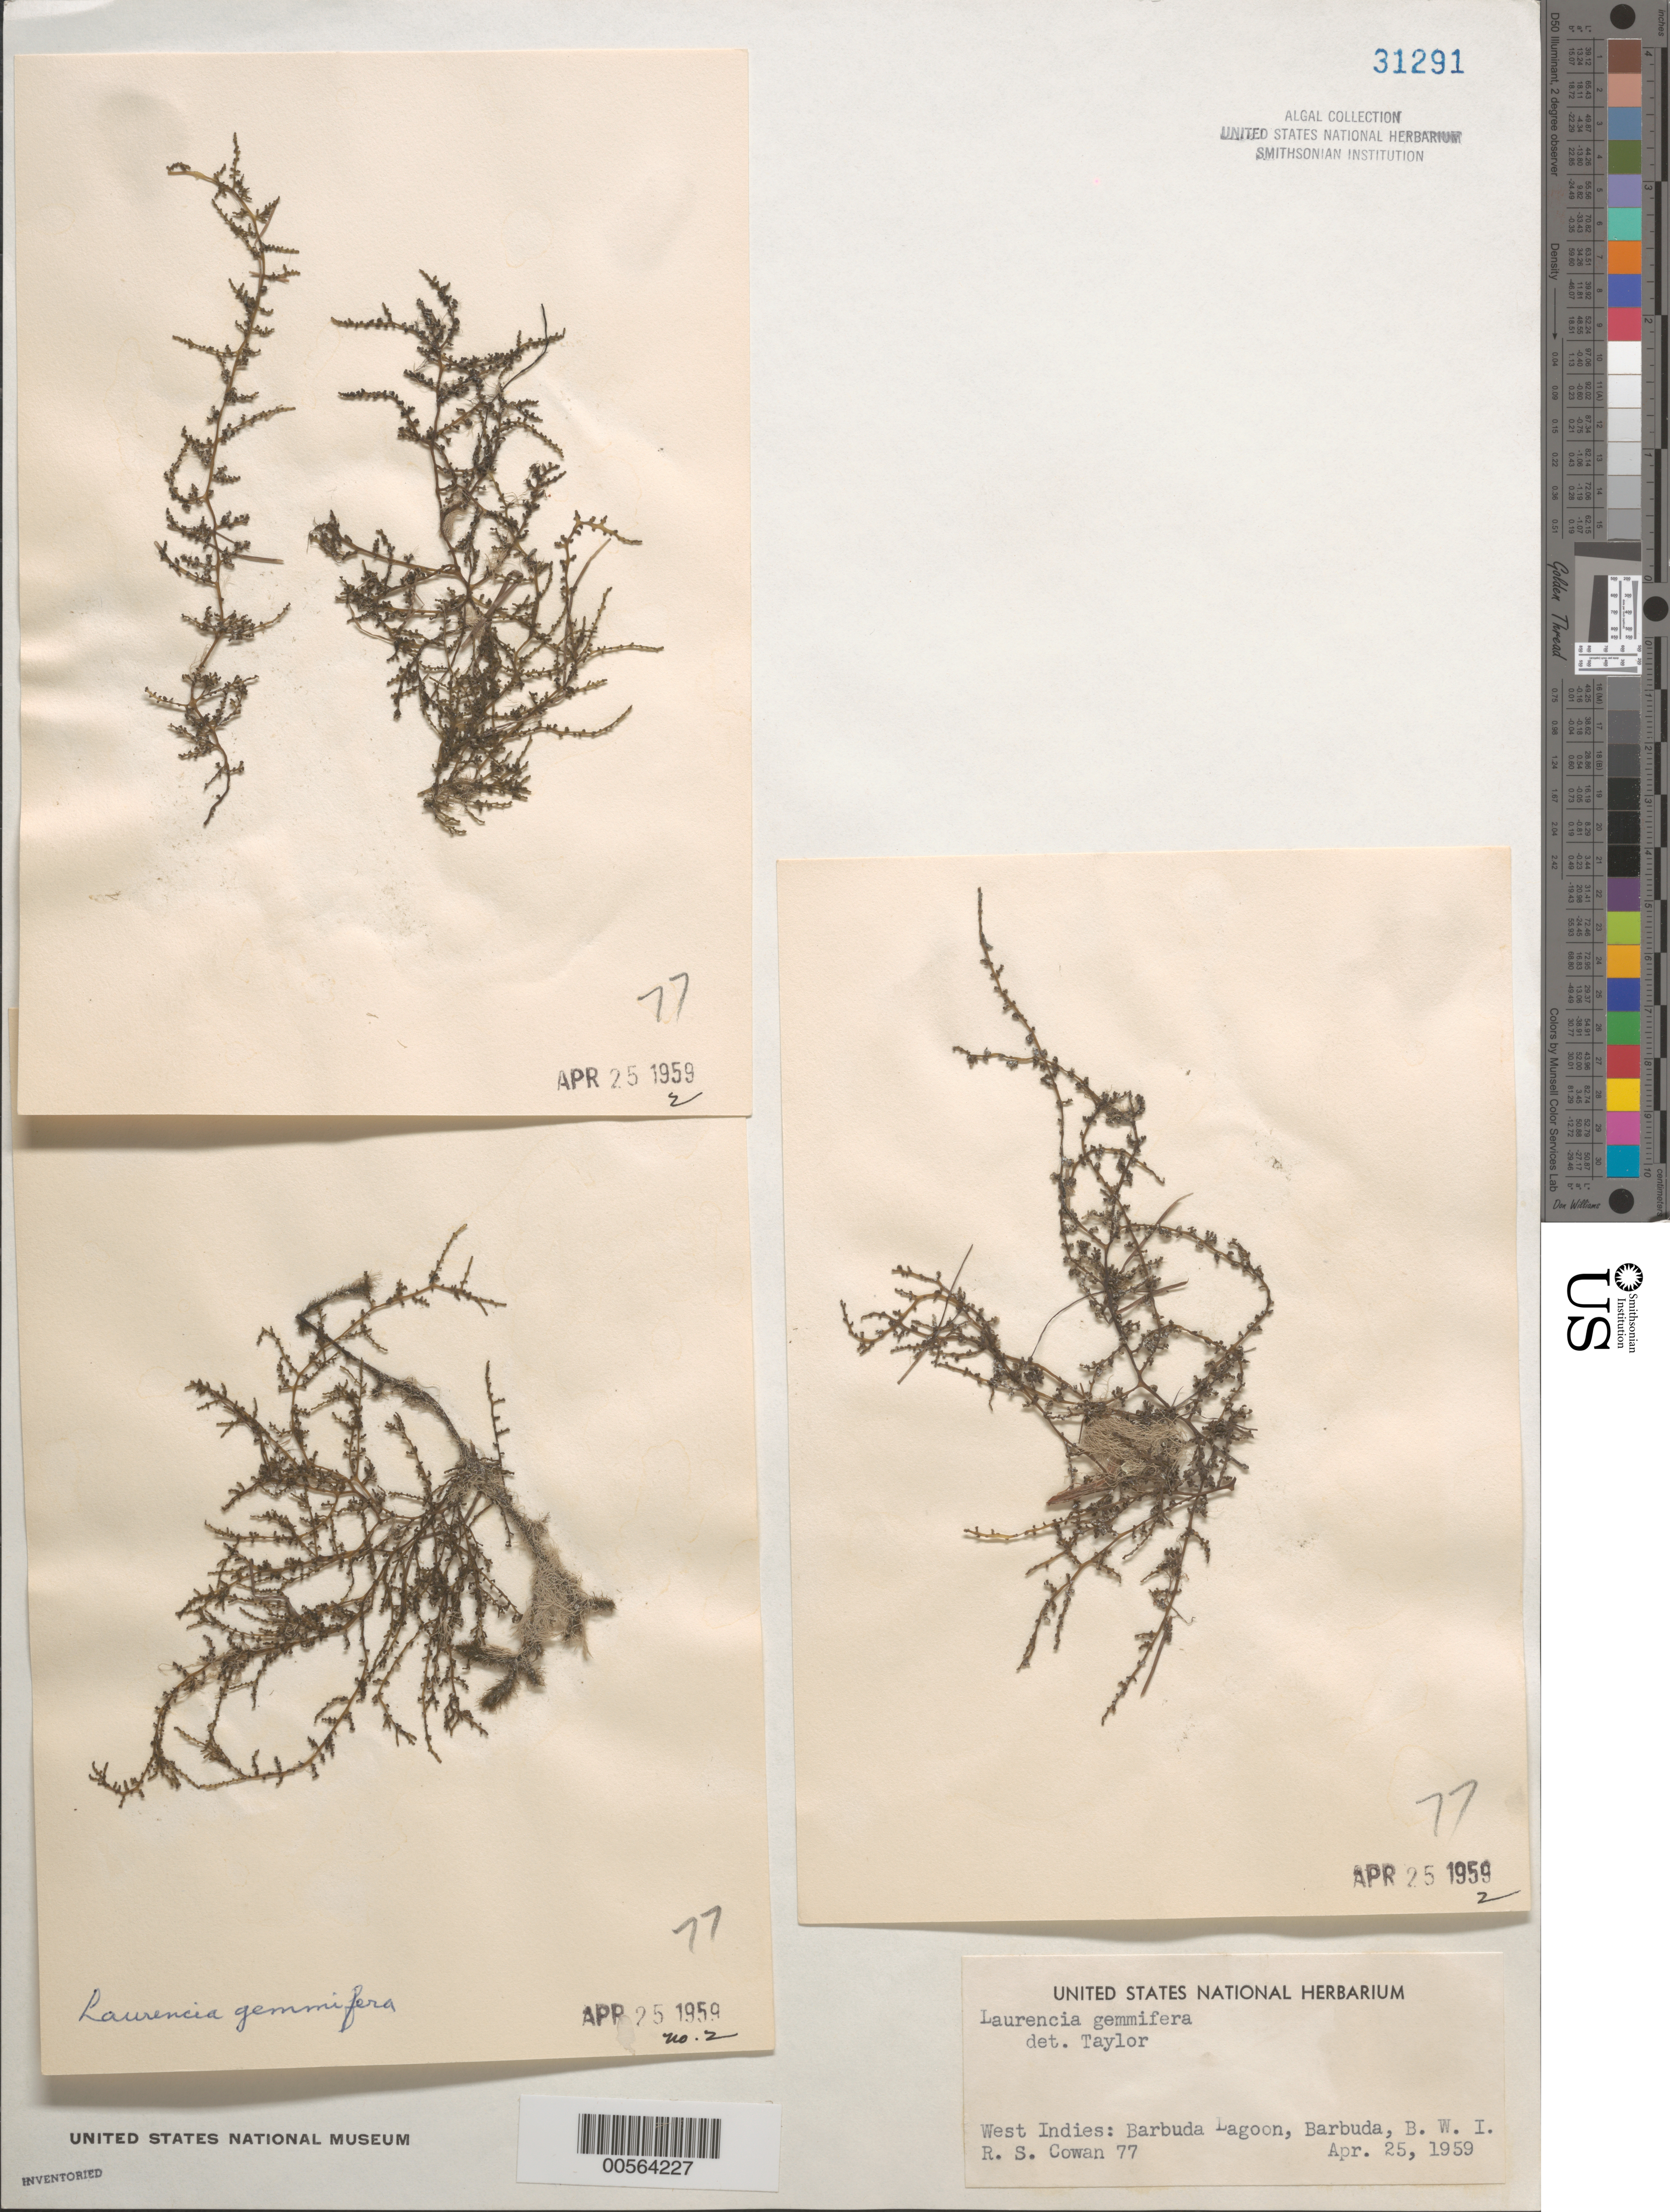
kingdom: Plantae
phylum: Rhodophyta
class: Florideophyceae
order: Ceramiales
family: Rhodomelaceae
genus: Yuzurua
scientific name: Yuzurua poiteaui var. gemmifera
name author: (Harvey) M.J. Wynne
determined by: Algae name updating Project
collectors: R. S. Cowan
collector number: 77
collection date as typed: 25 Apr 1959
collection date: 1959-04-25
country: Antigua and Barbuda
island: Barbuda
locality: Barbuda Lagoon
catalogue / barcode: US 31291